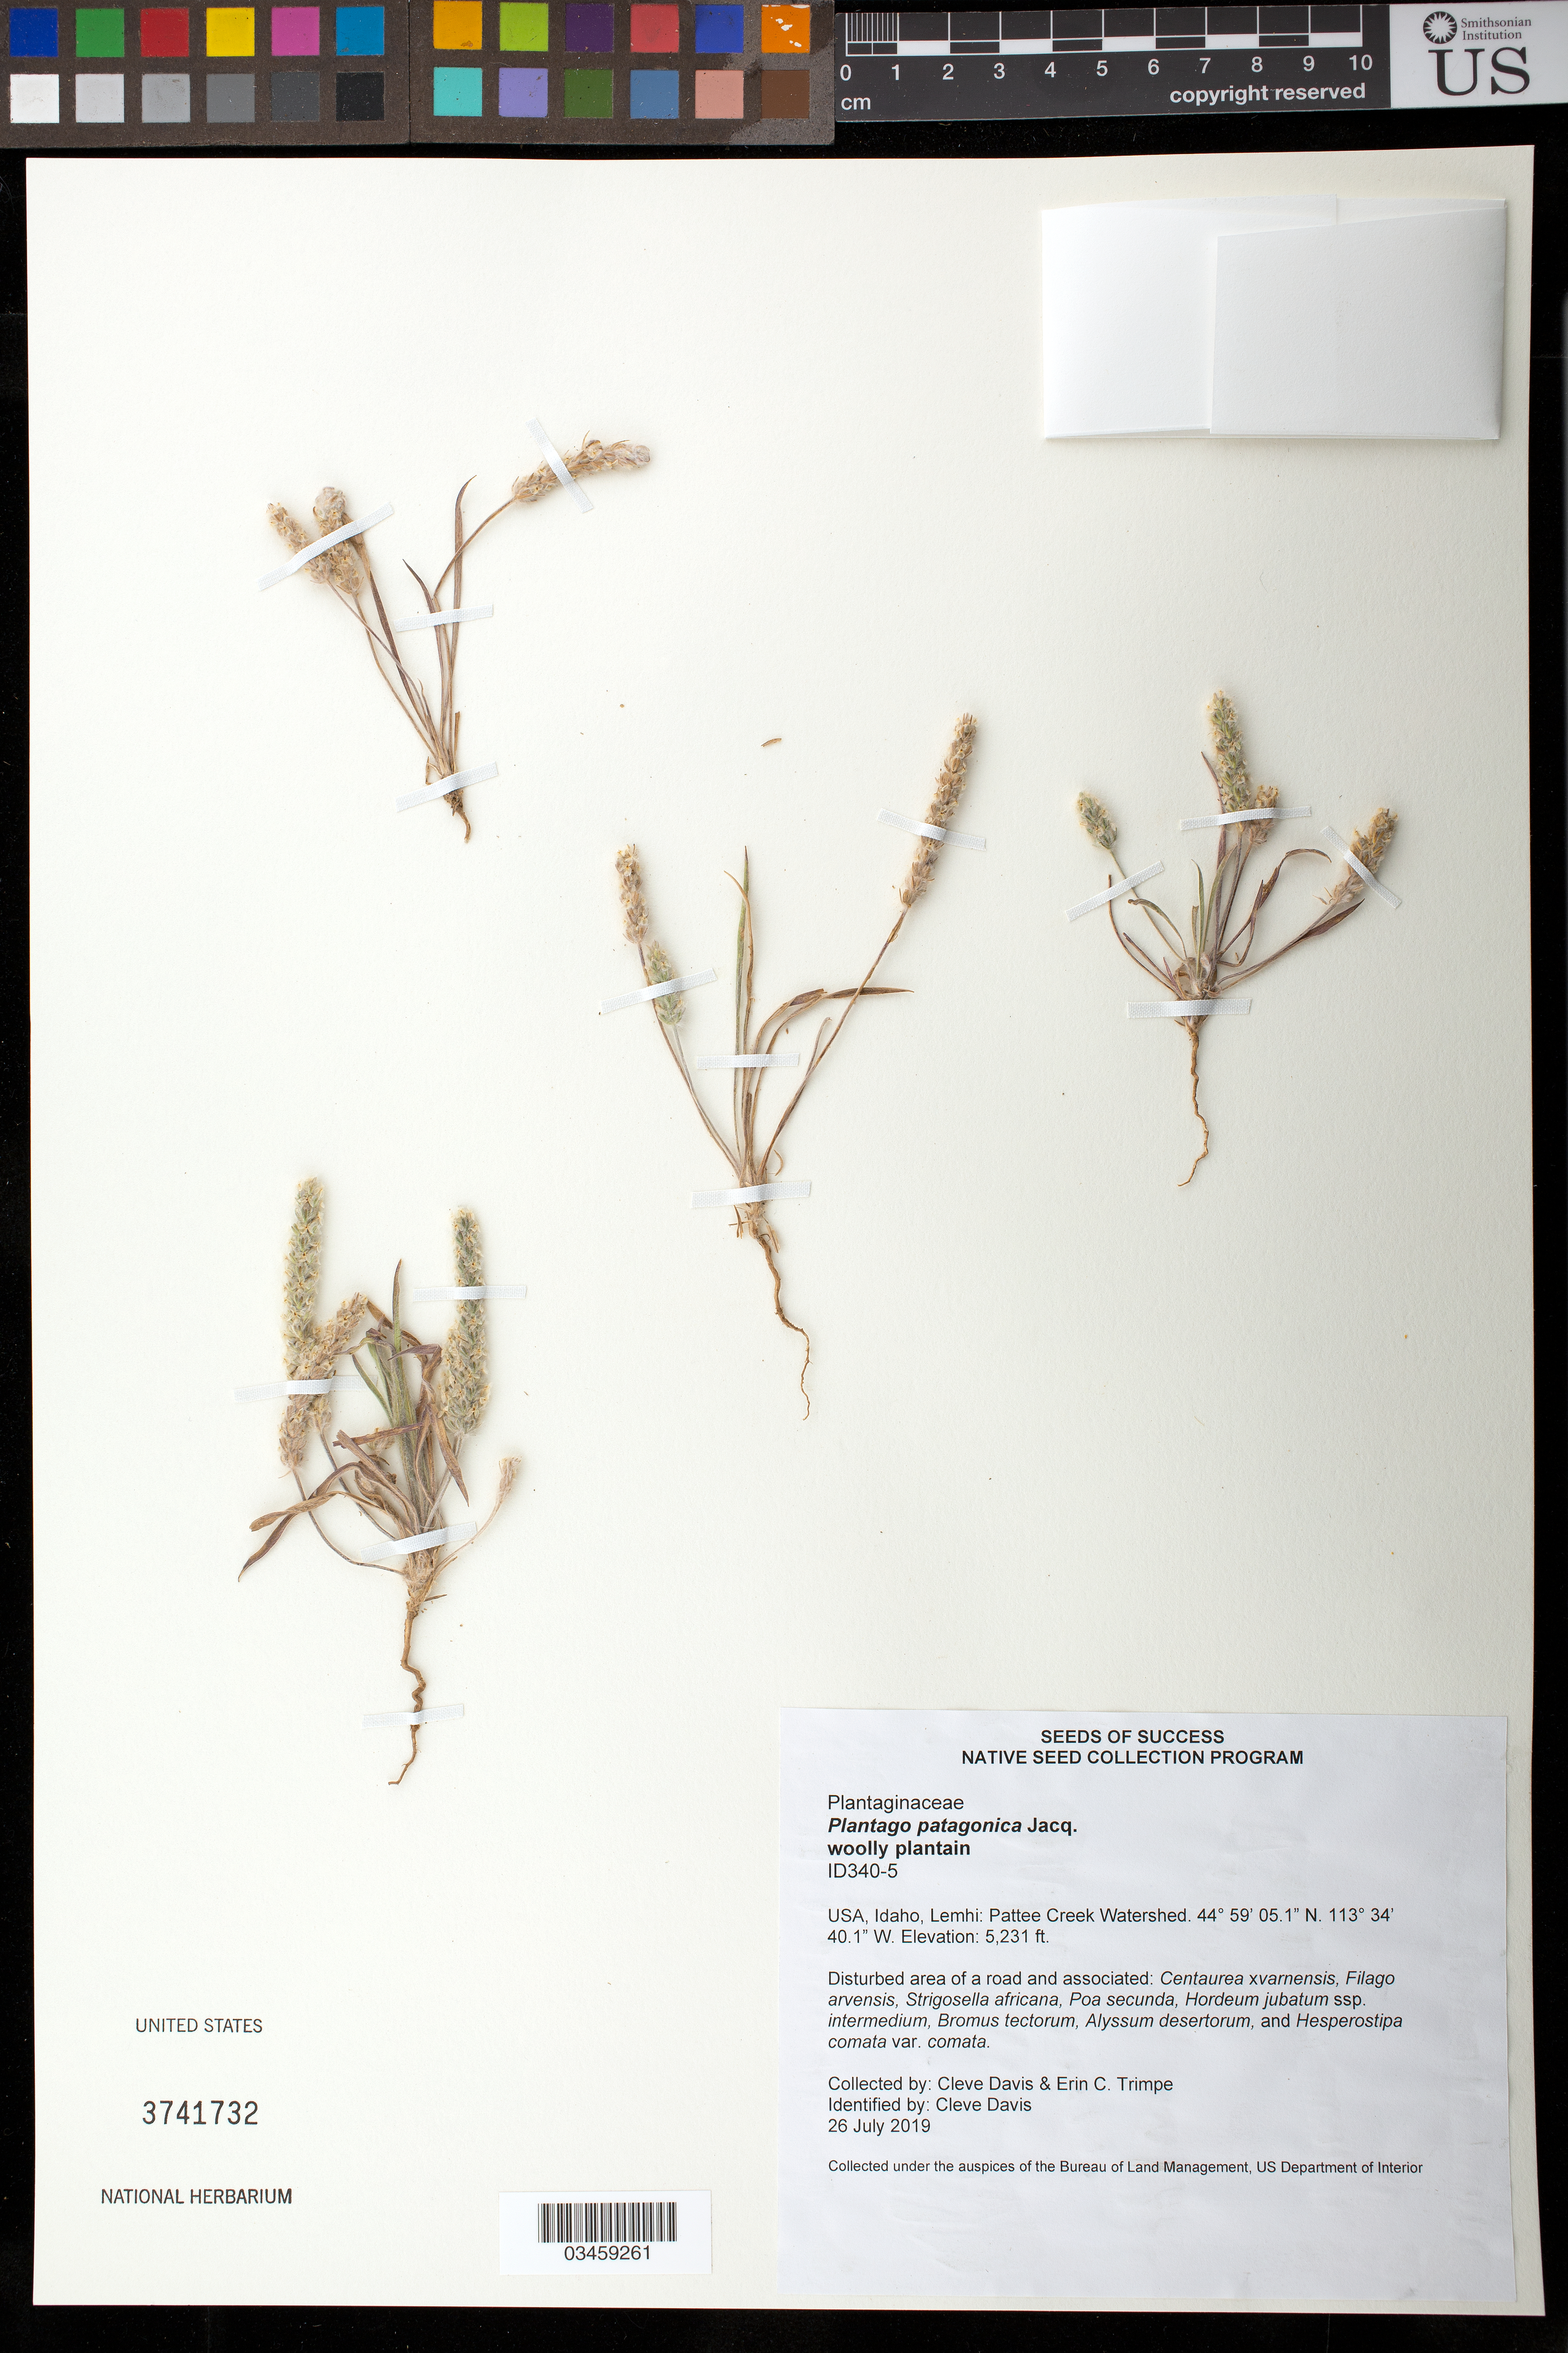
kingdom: Plantae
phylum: Tracheophyta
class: Magnoliopsida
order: Lamiales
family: Plantaginaceae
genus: Plantago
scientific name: Plantago patagonica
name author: Jacq.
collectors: C. Davis & E. Trimpe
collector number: ID340-005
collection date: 2019-07-26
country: United States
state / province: Idaho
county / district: Lemhi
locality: Pattee Creek Watershed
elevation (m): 1594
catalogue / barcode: US 3741732